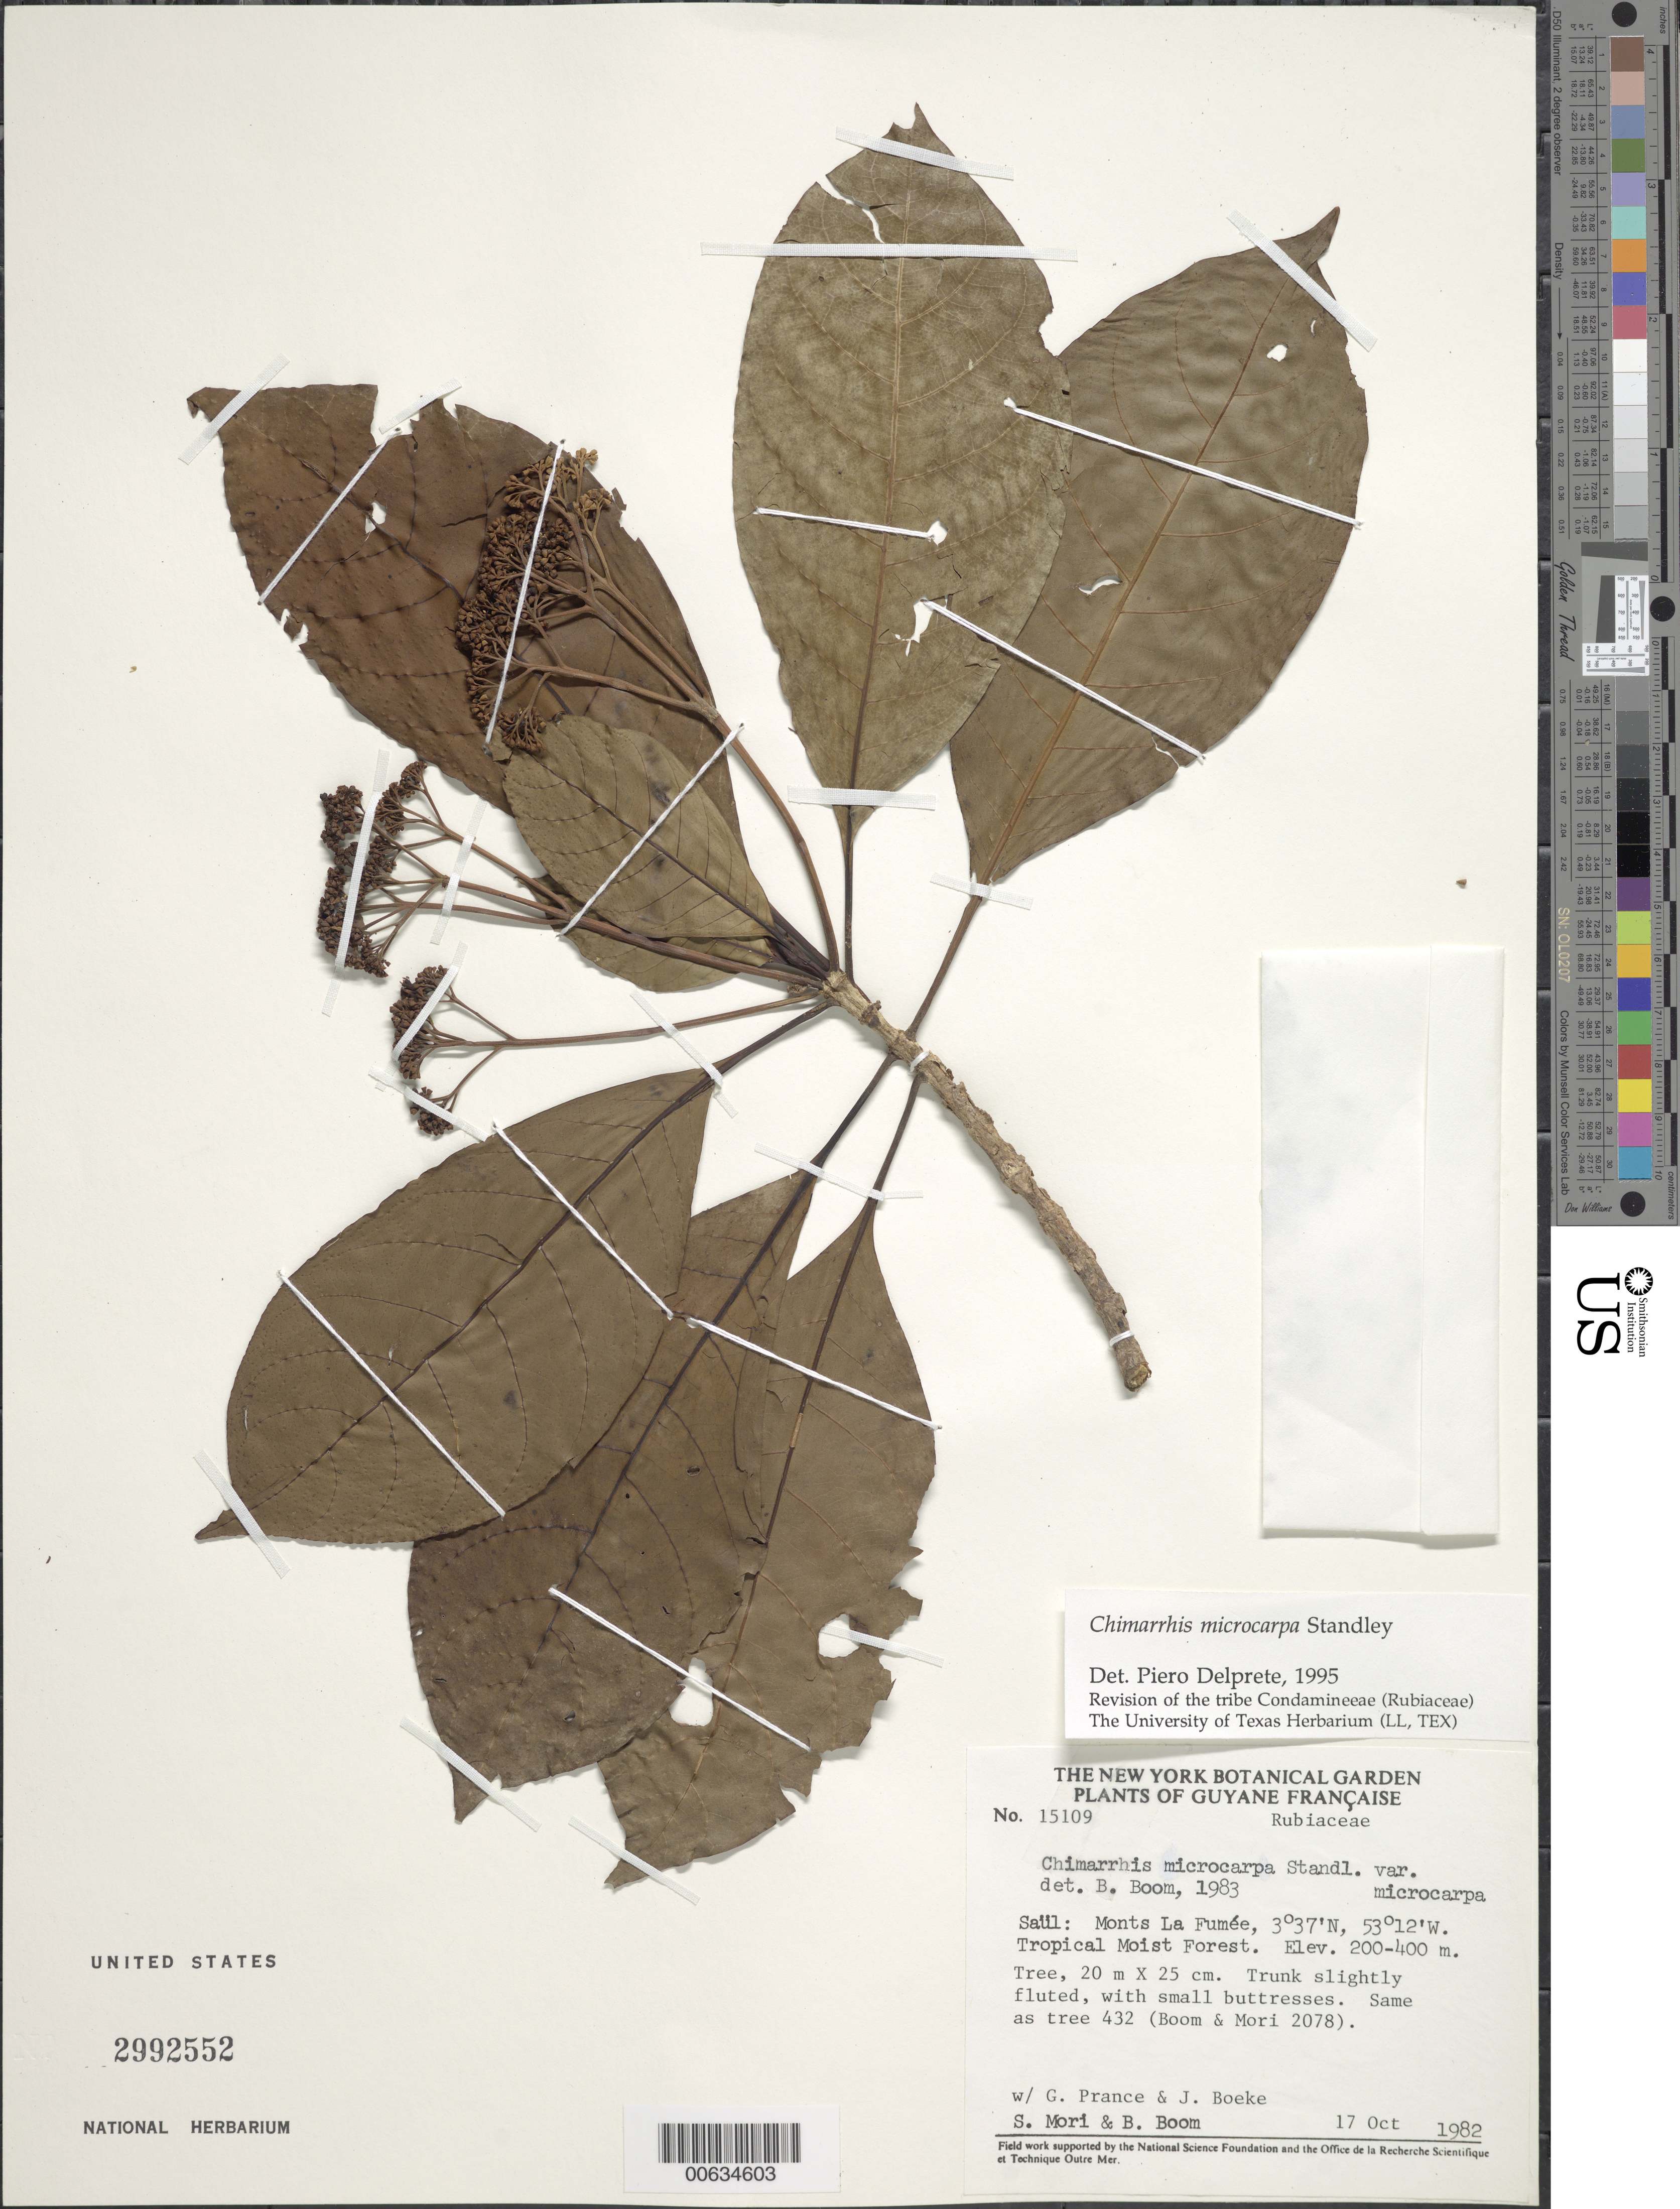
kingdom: Plantae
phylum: Tracheophyta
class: Magnoliopsida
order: Gentianales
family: Rubiaceae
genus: Chimarrhis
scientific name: Chimarrhis microcarpa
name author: Standl.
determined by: Delprete, P. G., Herb. de Guyane Cay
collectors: S. Mori et al.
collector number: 15109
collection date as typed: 17-Oct-82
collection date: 1982-10-17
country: French Guiana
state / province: Saint-Laurent-du-Maroni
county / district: Saül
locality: Saül, Monts La Fumée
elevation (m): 200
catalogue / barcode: US 2992552